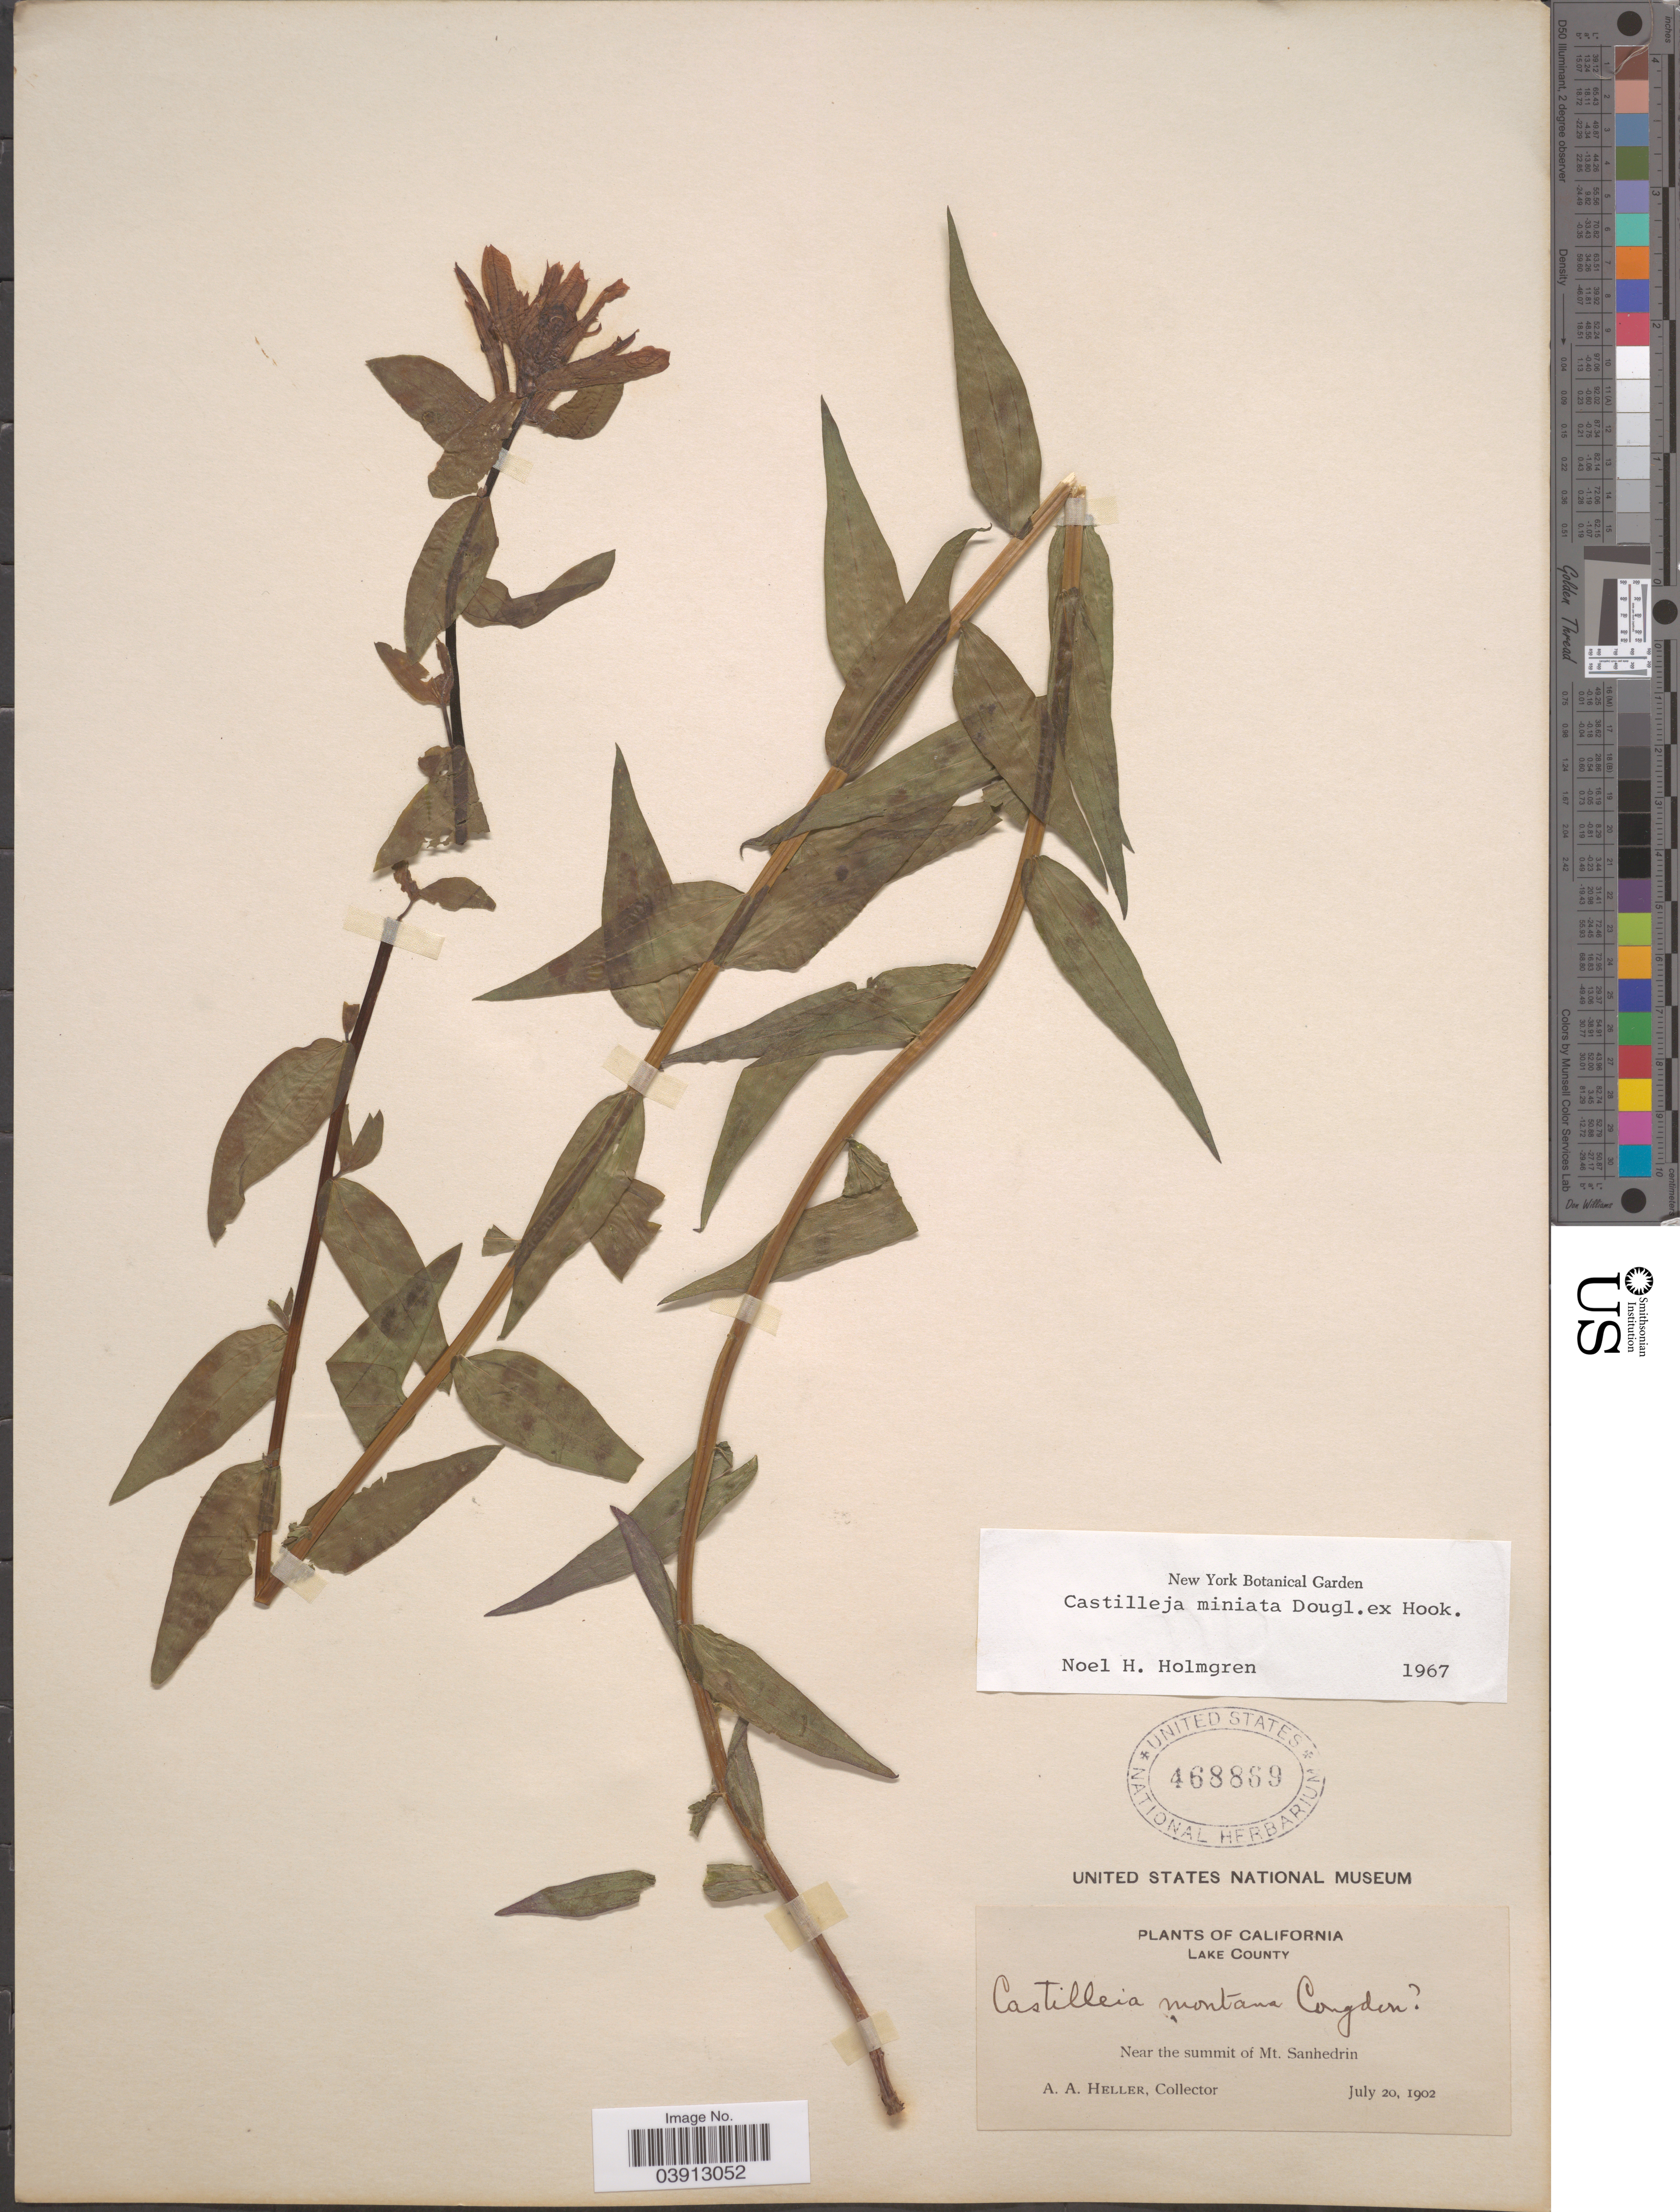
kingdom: Plantae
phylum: Tracheophyta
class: Magnoliopsida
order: Lamiales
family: Orobanchaceae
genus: Castilleja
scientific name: Castilleja miniata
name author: Douglas ex Hook.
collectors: A. A. Heller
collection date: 1902-07-20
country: United States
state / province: California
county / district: Lake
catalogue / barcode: US 468869